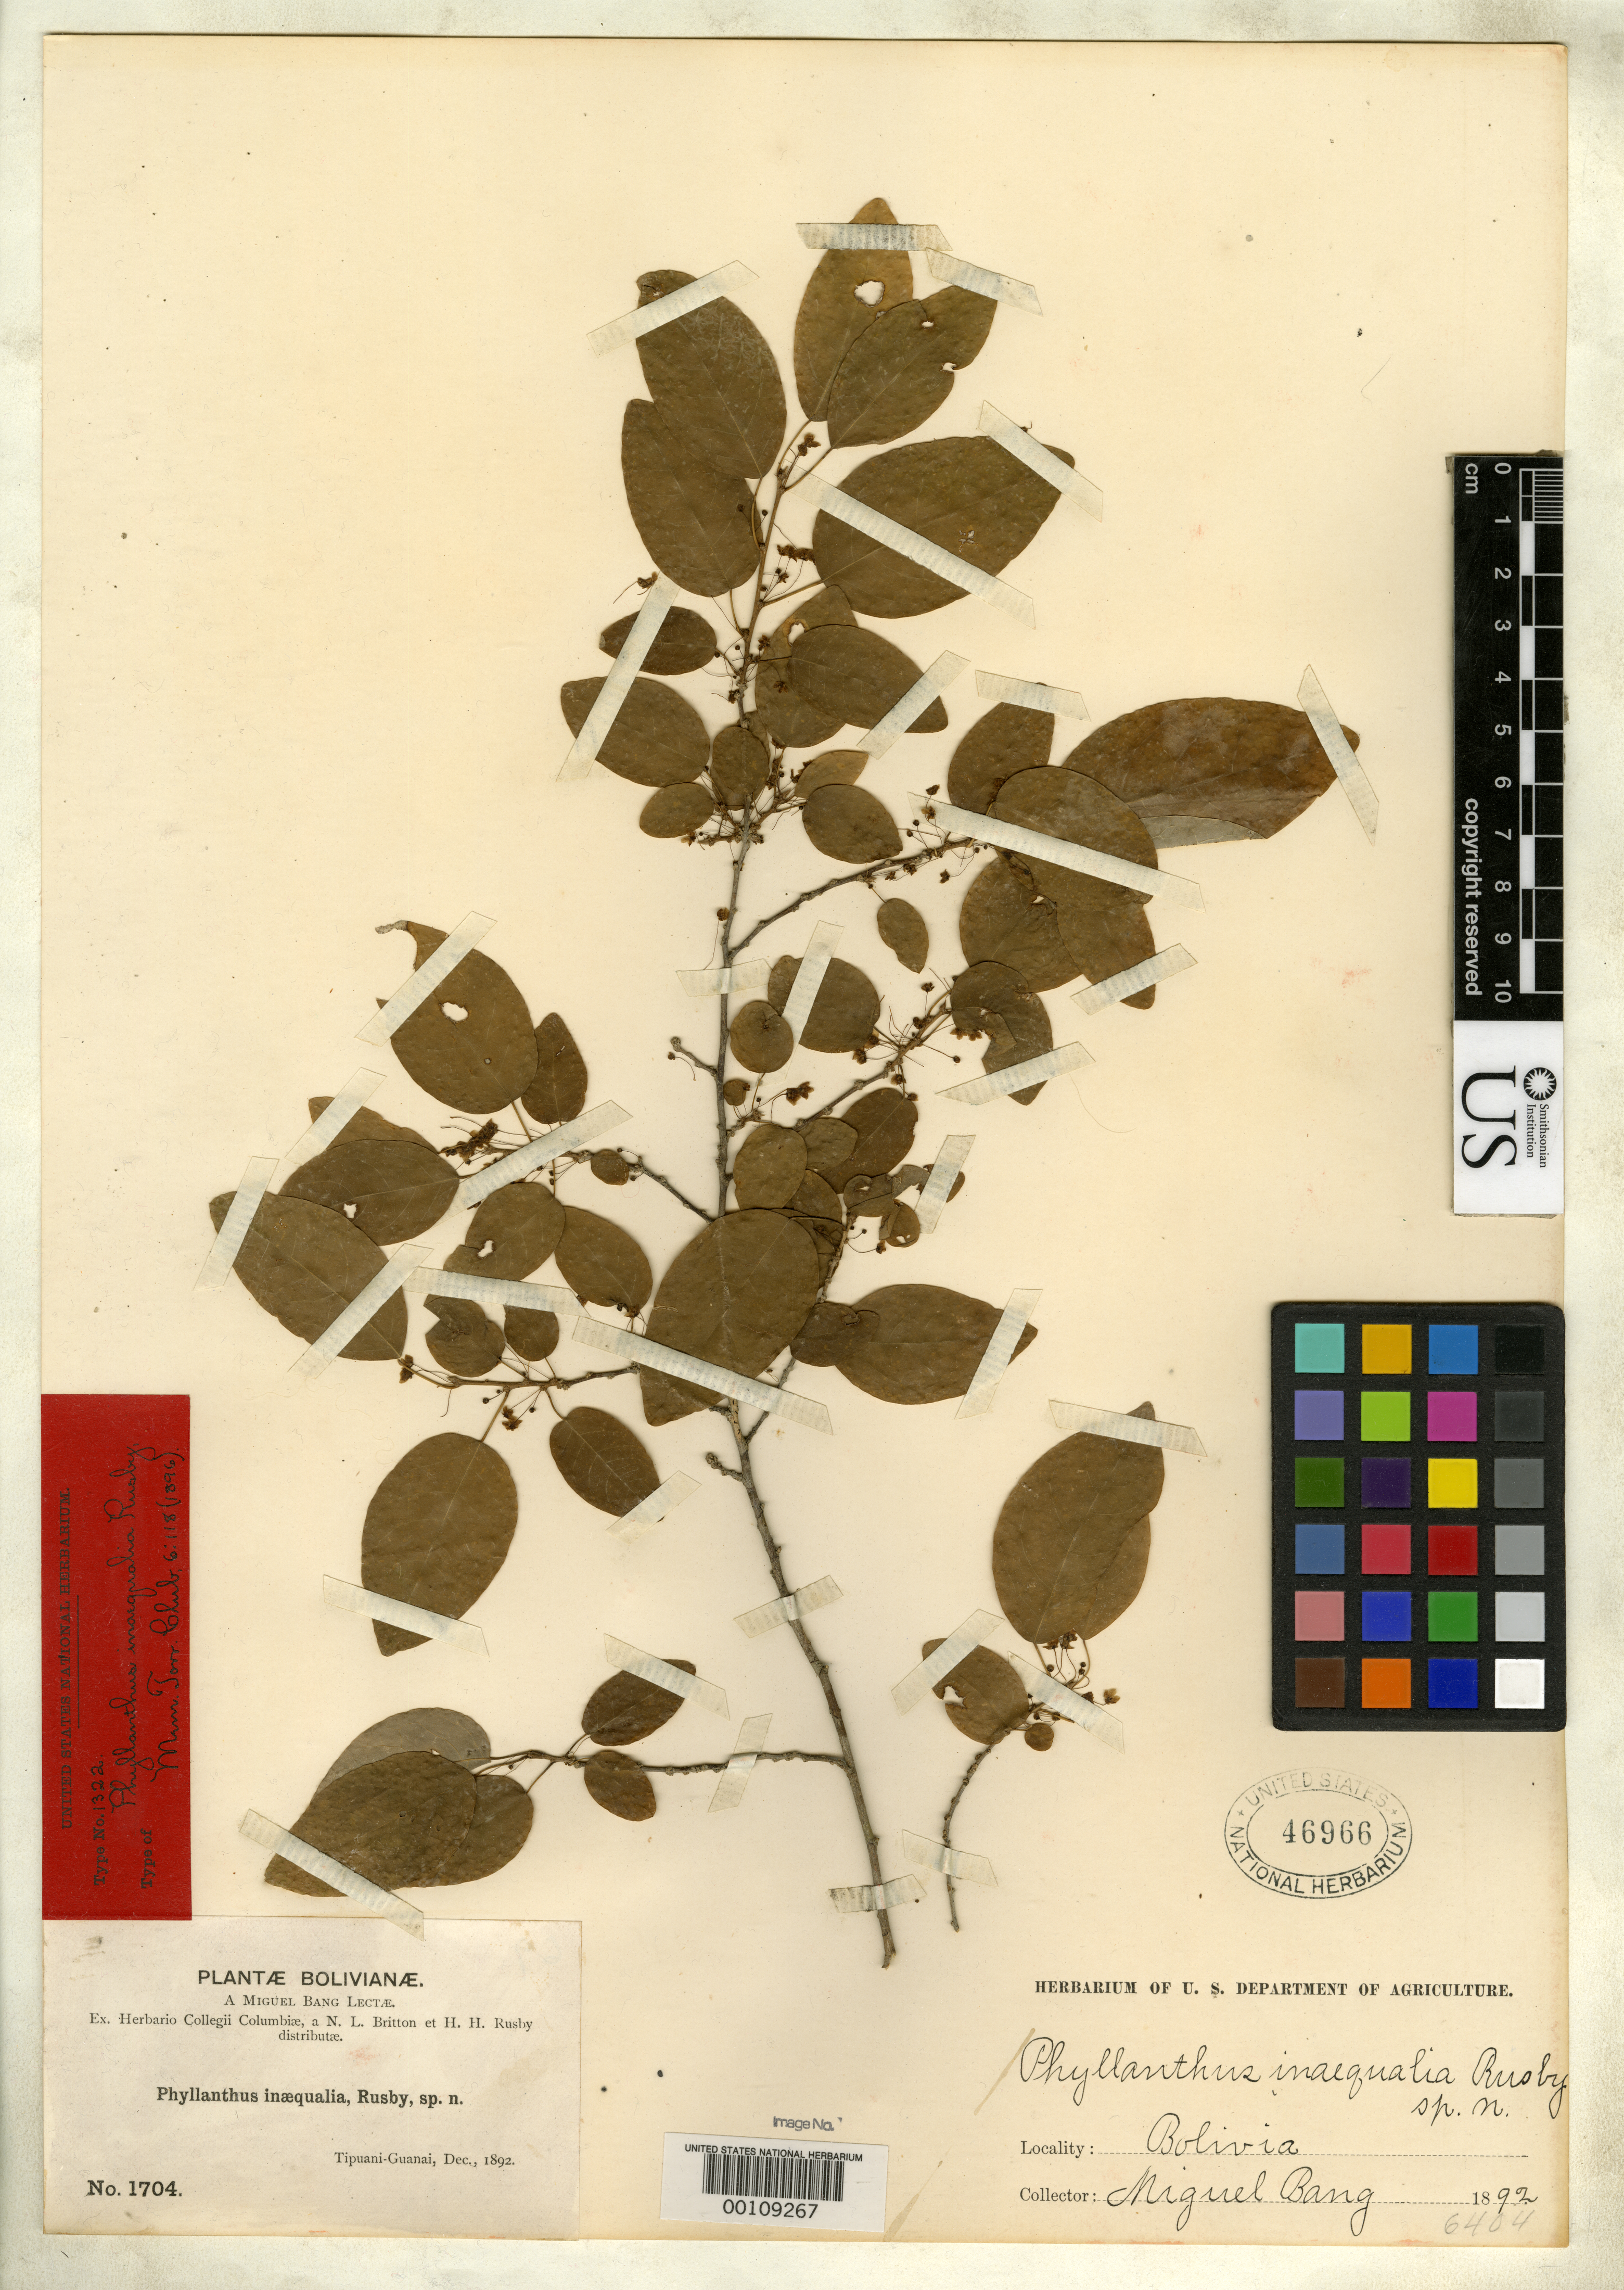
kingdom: Plantae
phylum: Tracheophyta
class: Magnoliopsida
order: Malpighiales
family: Phyllanthaceae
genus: Phyllanthus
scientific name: Phyllanthus inaequalis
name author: Rusby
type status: Isotype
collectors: M. Bang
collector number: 1704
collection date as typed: Dec 1892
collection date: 1892-12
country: Bolivia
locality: Tipuani-Guanai.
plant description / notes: Specific epithet on label as "inaequalia", published as "inequalis".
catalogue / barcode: US 46966